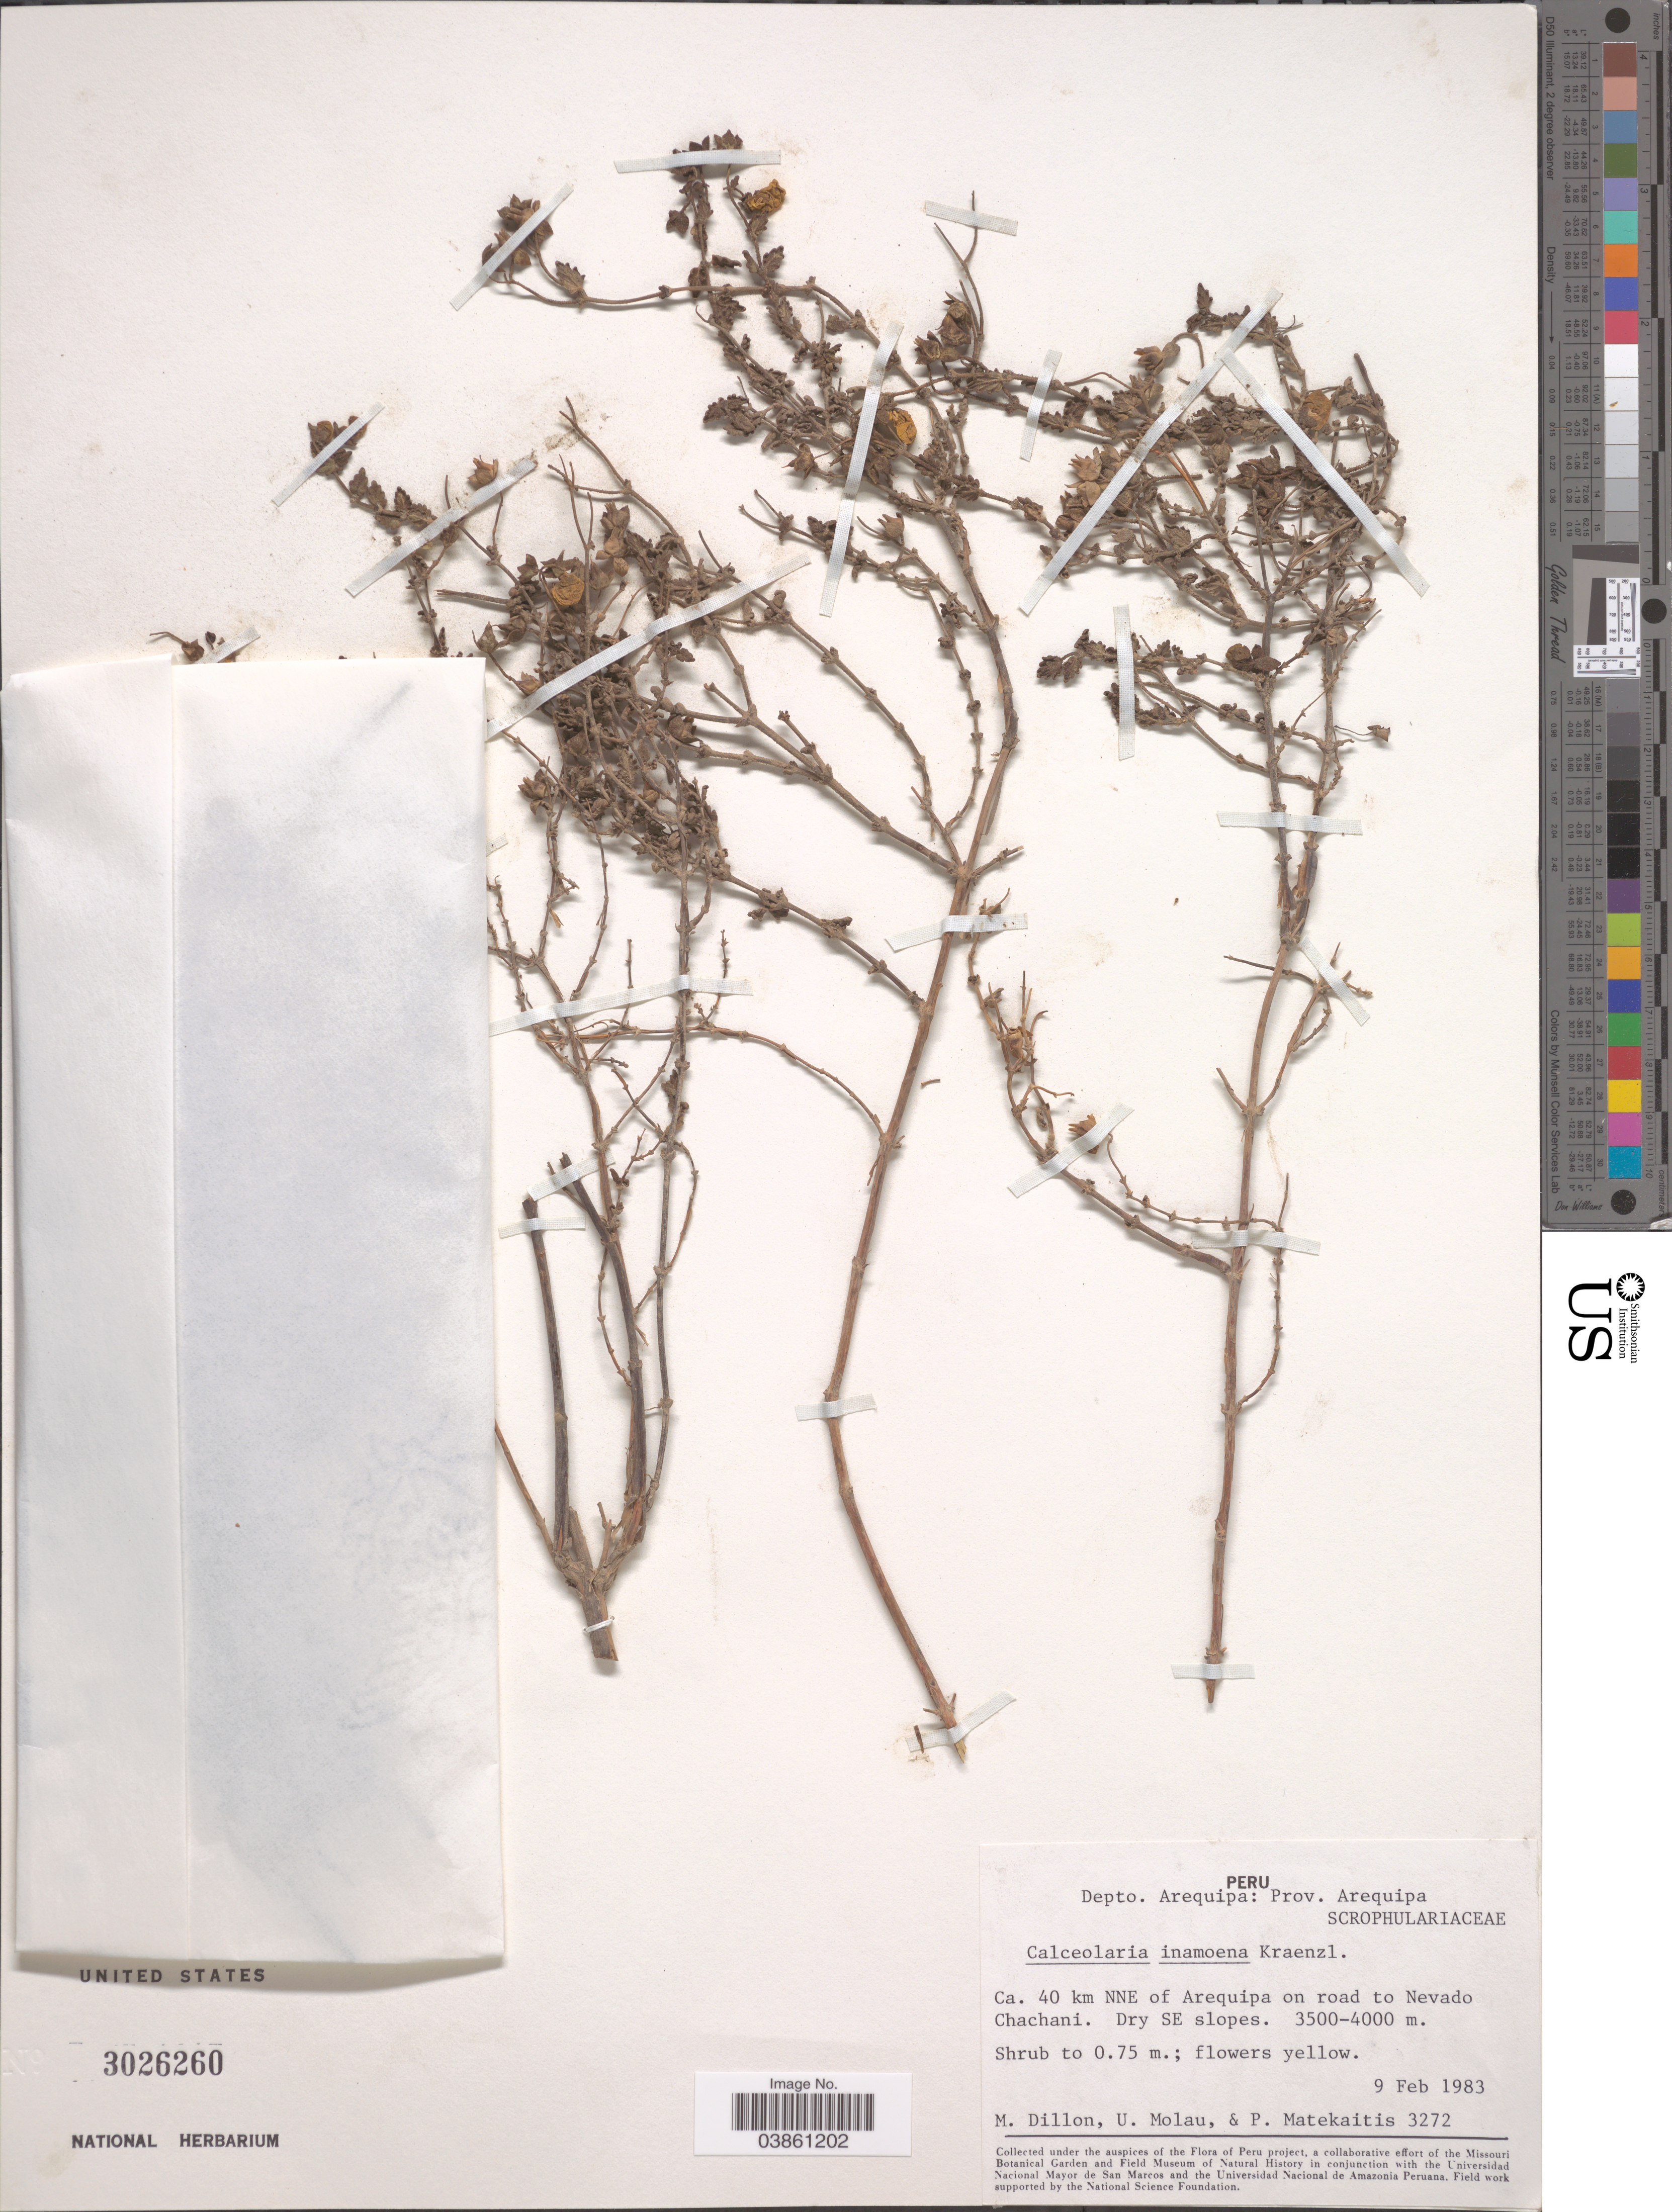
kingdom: Plantae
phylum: Tracheophyta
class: Magnoliopsida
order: Lamiales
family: Calceolariaceae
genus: Calceolaria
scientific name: Calceolaria inamoena subsp. inamoena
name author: Kraenzl.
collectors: M. O. Dillon, U. Molau & P. Matekaitis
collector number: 3272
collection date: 1983-02-09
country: Peru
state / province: Arequipa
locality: Depto. Arequipo: Ca. 40 km NNE of Arequipa on road to Nevado Chachani. Dry SE slopes.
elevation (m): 3500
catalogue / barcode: US 3026260